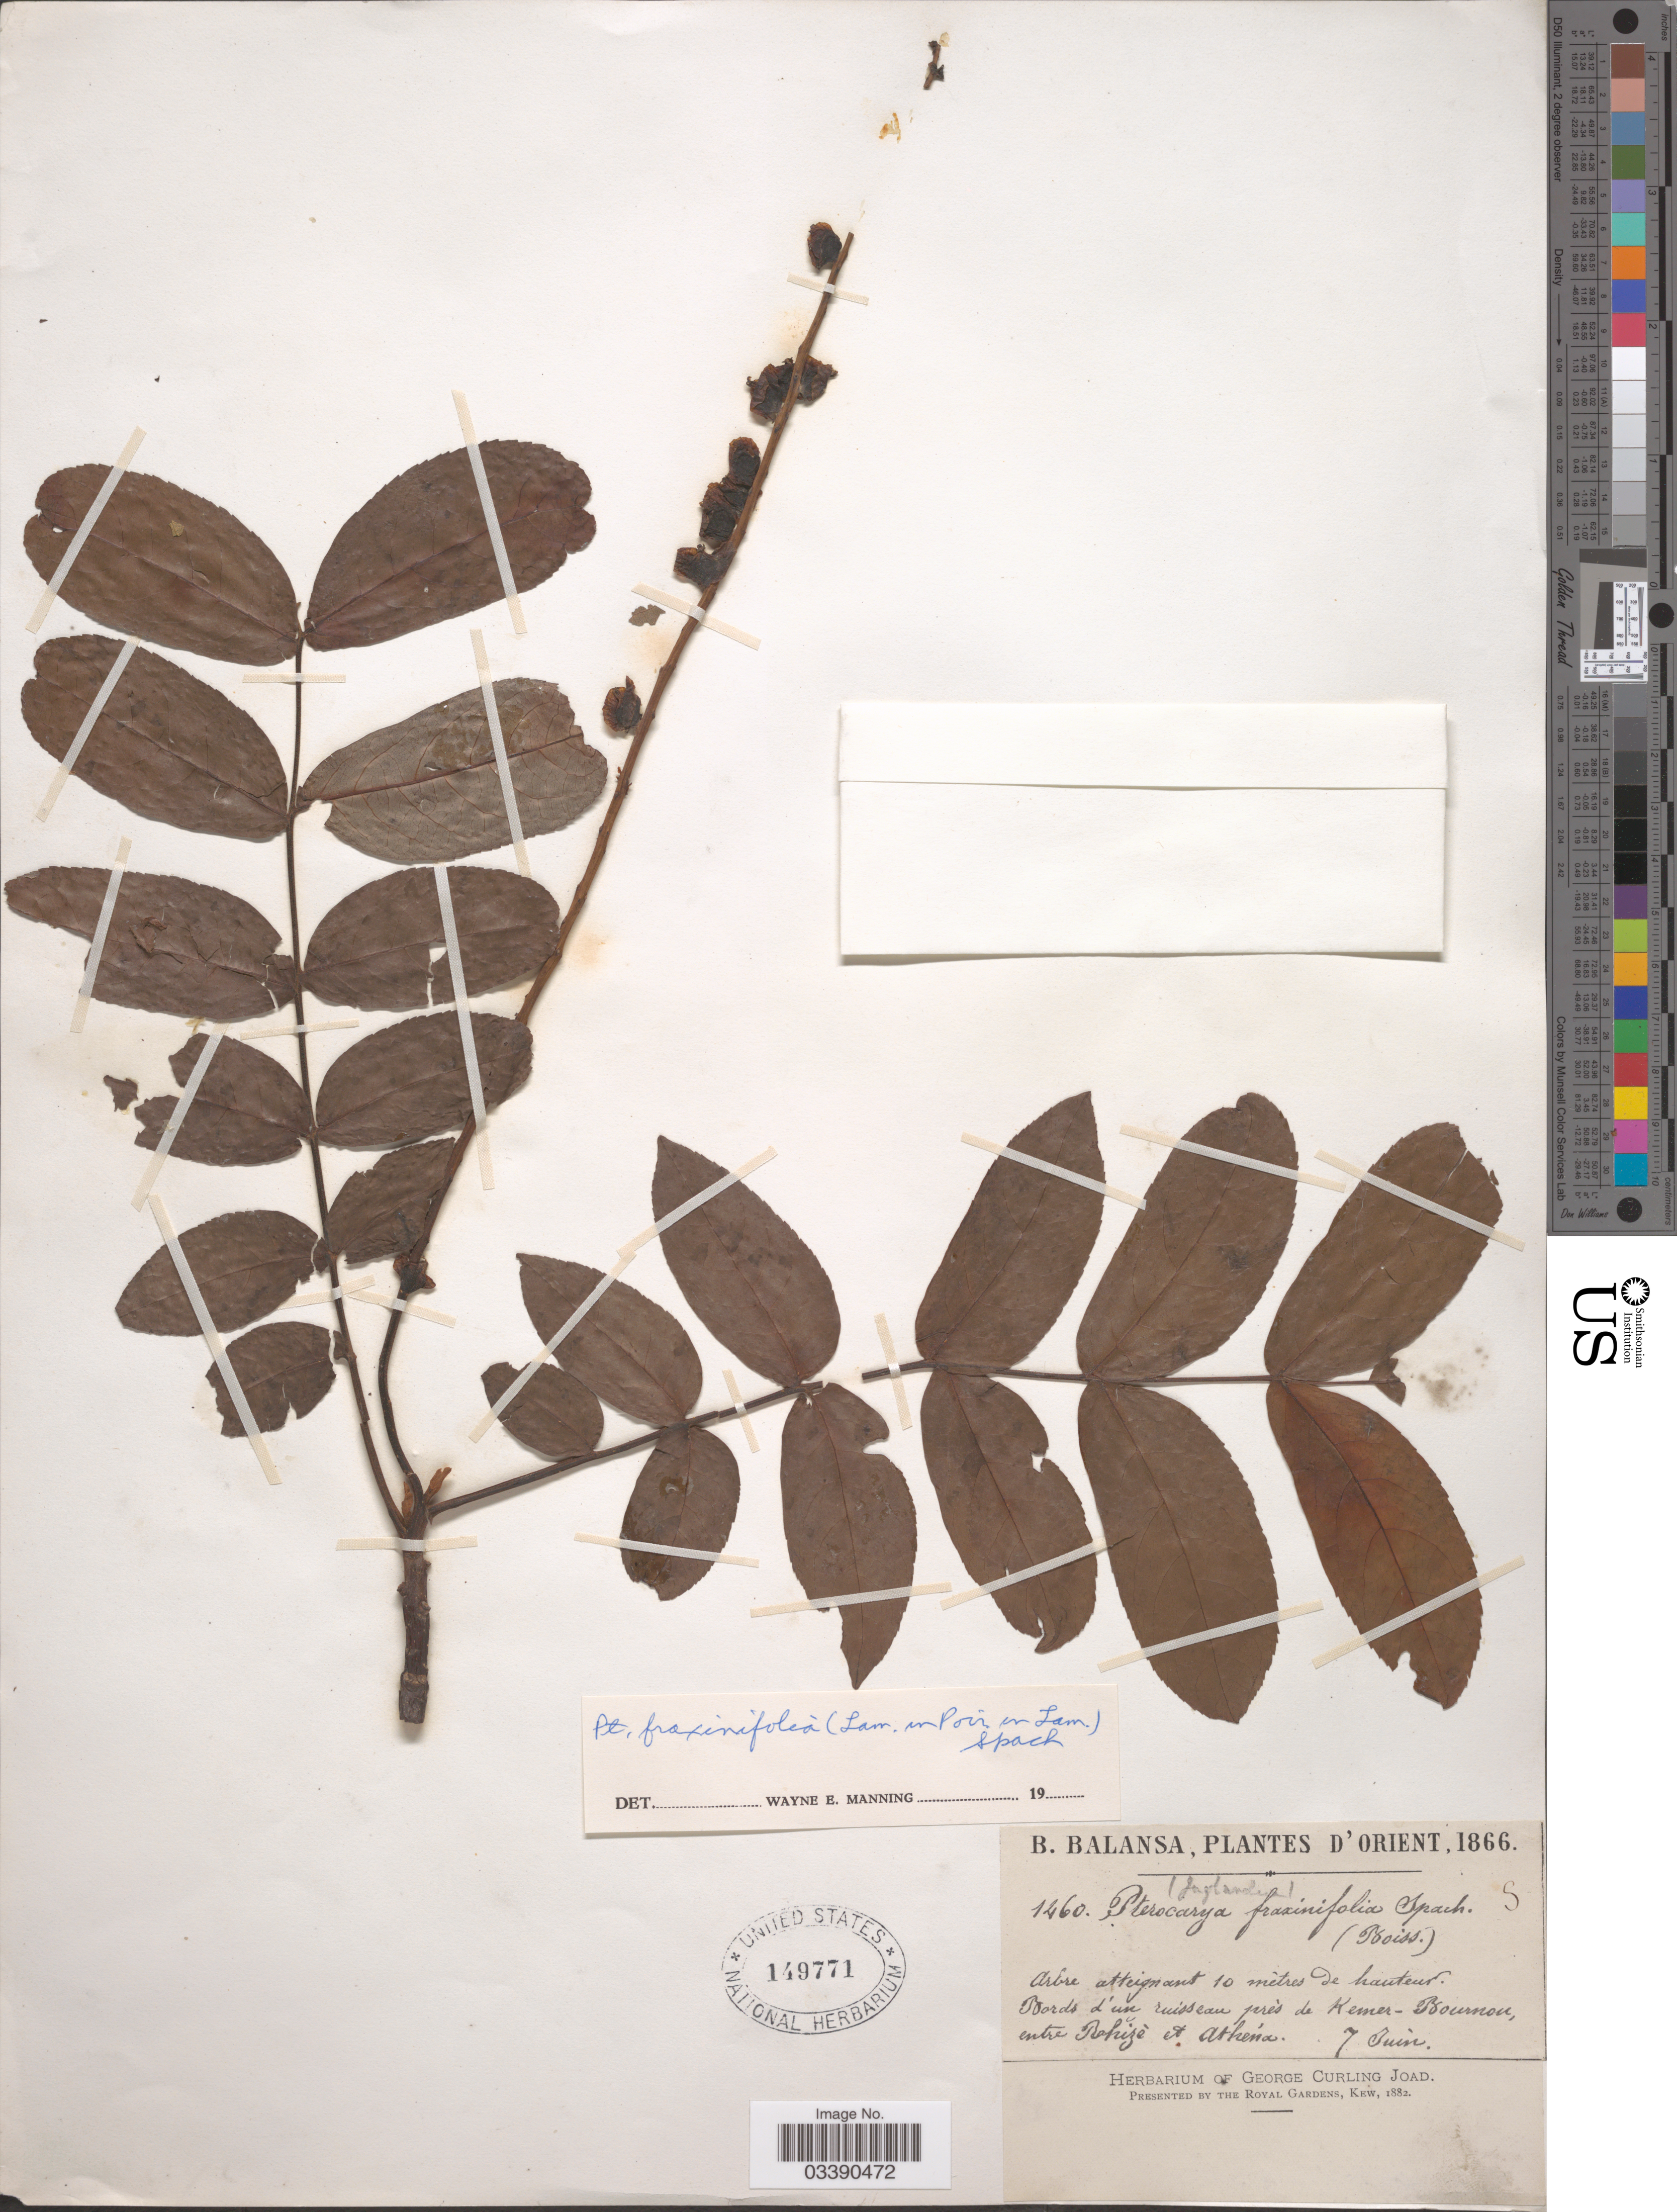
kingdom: Plantae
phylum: Tracheophyta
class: Magnoliopsida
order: Fagales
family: Juglandaceae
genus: Pterocarya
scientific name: Pterocarya fraxinifolia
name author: Spach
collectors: B. Balansa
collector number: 1460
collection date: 1866-06-07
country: Turkey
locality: D'Orient. Bords d'un ruisseau près de Kemer-Bournou, entre Rehizé et Athéna.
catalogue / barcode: US 149771